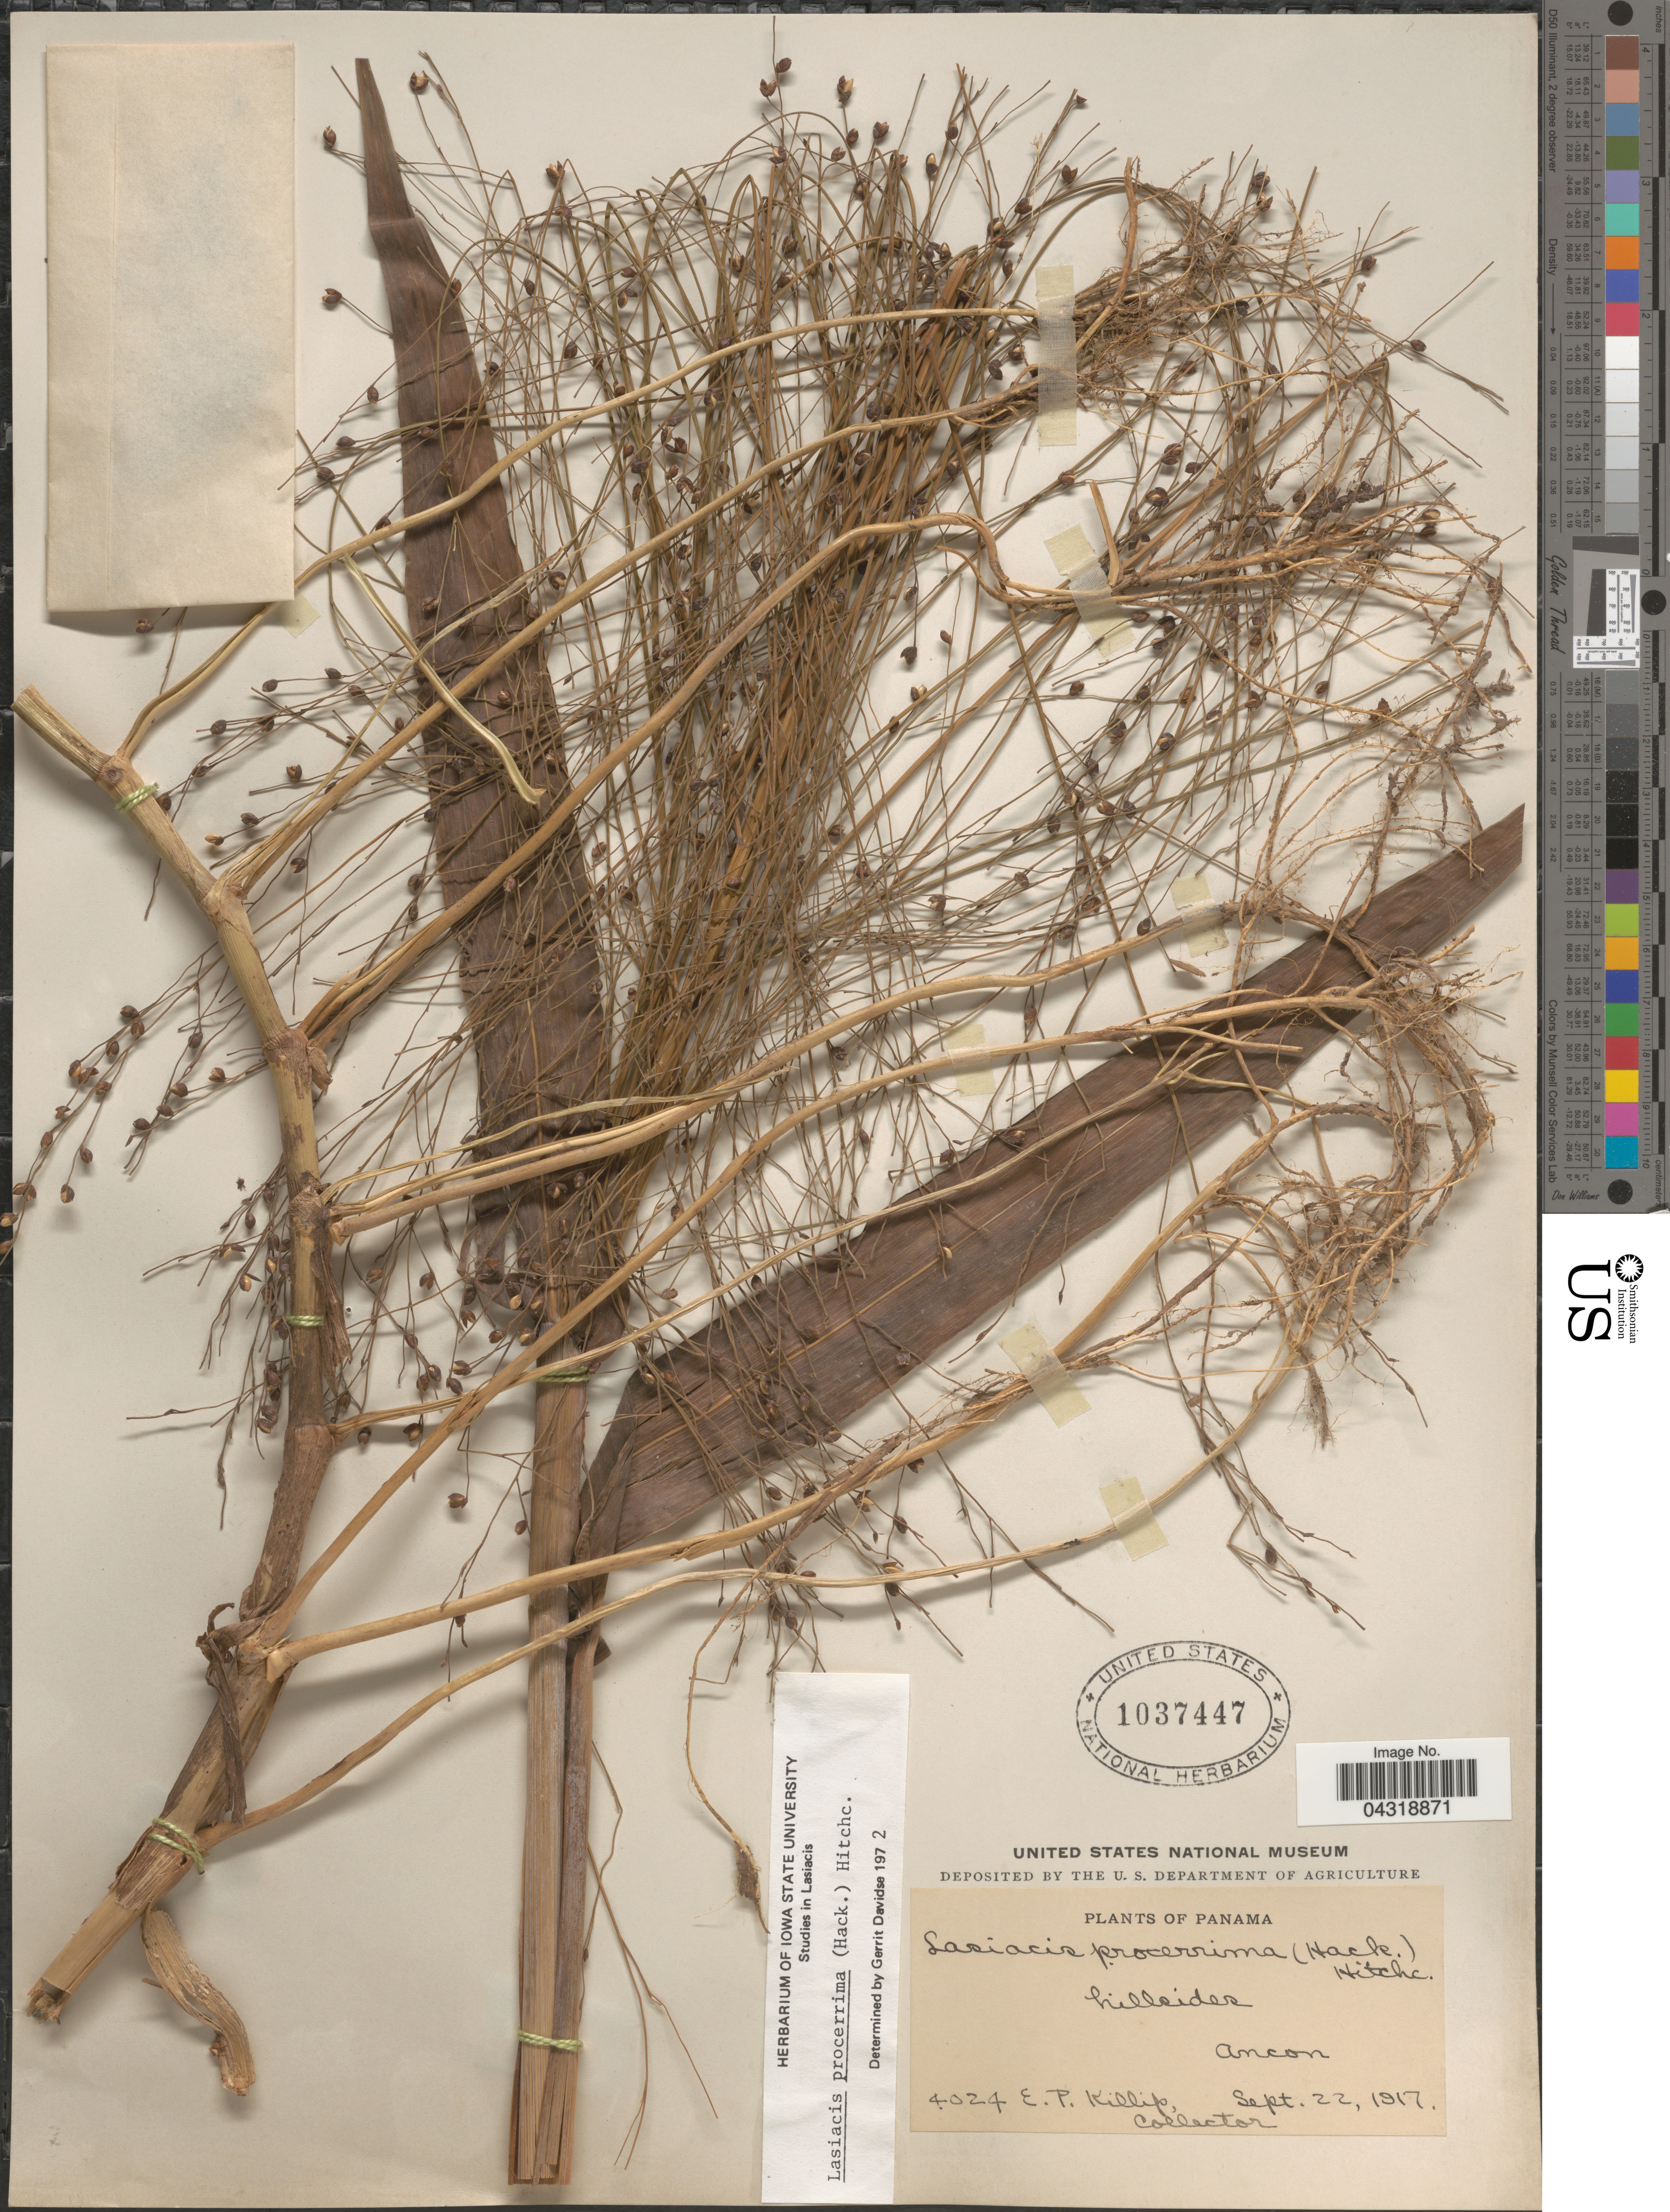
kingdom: Plantae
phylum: Tracheophyta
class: Liliopsida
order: Poales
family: Poaceae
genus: Lasiacis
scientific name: Lasiacis procerrima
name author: (Hack.) Hitchc.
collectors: E. P. Killip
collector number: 4024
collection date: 1917-09-22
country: Panama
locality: Hillsides. Ancon.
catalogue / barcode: US 1037447